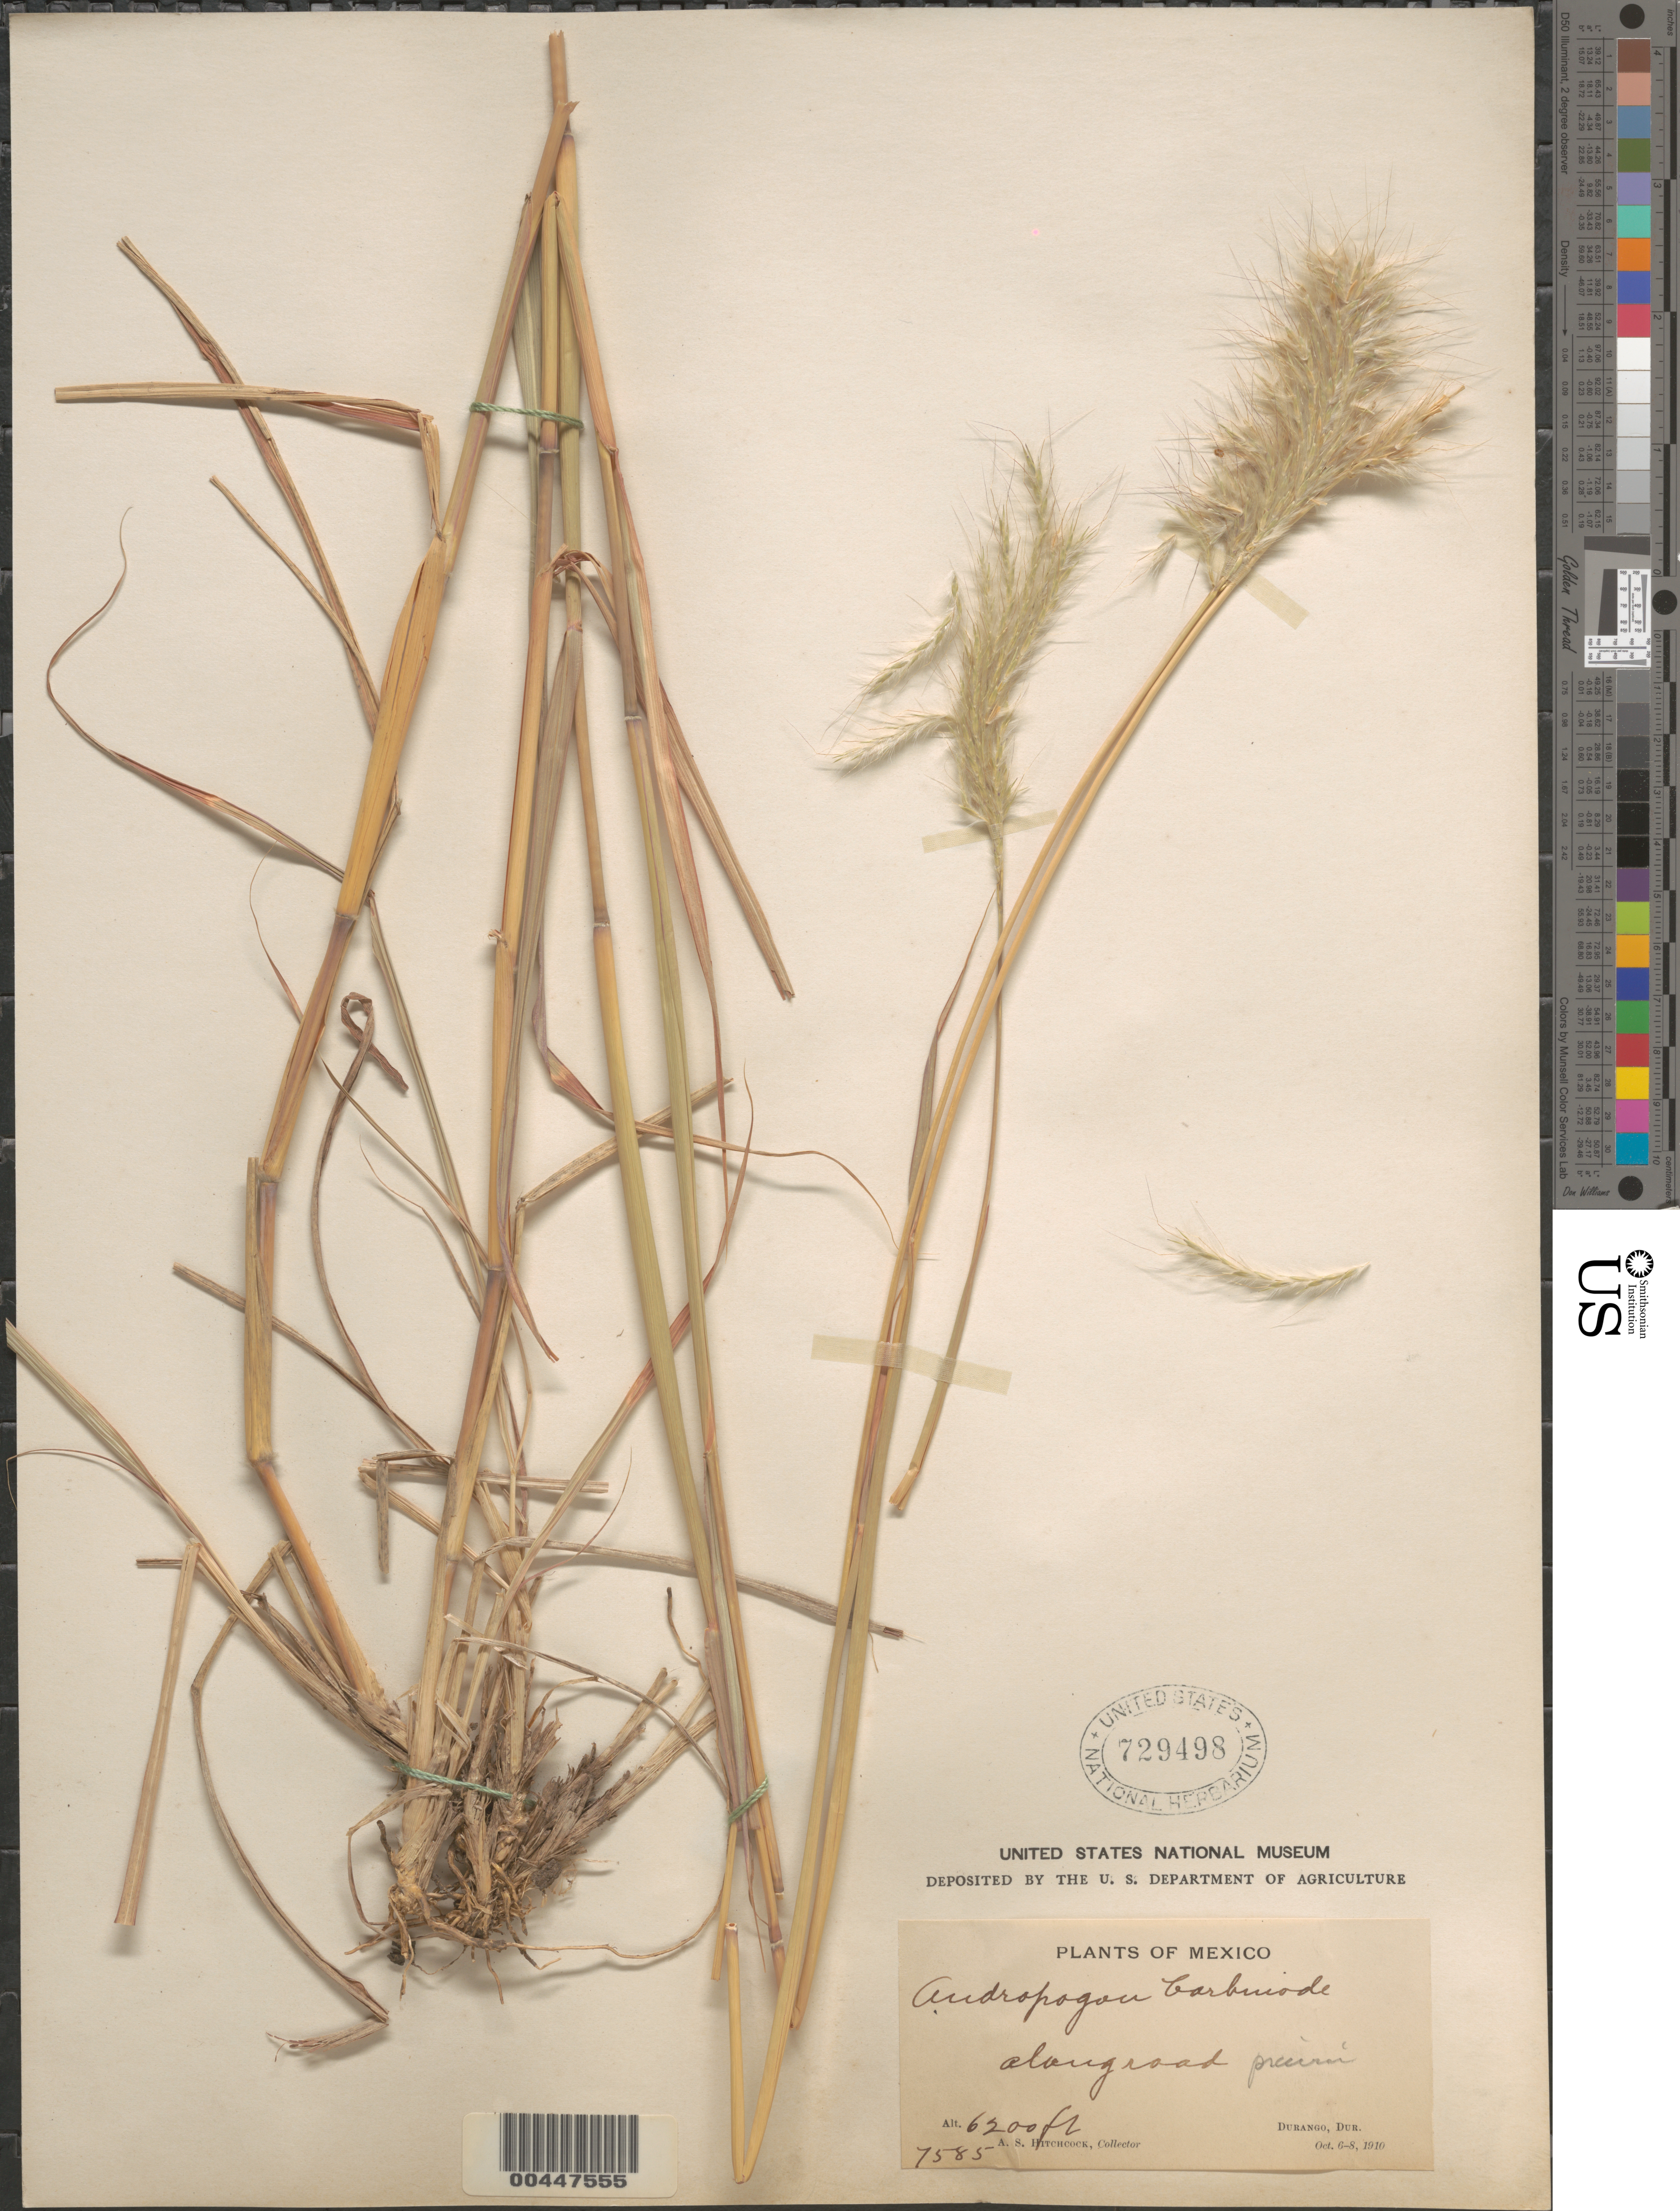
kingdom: Plantae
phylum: Tracheophyta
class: Liliopsida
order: Poales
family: Poaceae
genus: Andropogon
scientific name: Andropogon barbinodis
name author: Lag.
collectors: A. S. Hitchcock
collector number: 7585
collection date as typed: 6 Oct 1910 to 8 Oct 1910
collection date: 1910-10-06/1910-10-08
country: Mexico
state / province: Durango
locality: Durango, along rd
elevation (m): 1890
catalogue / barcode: US 729498